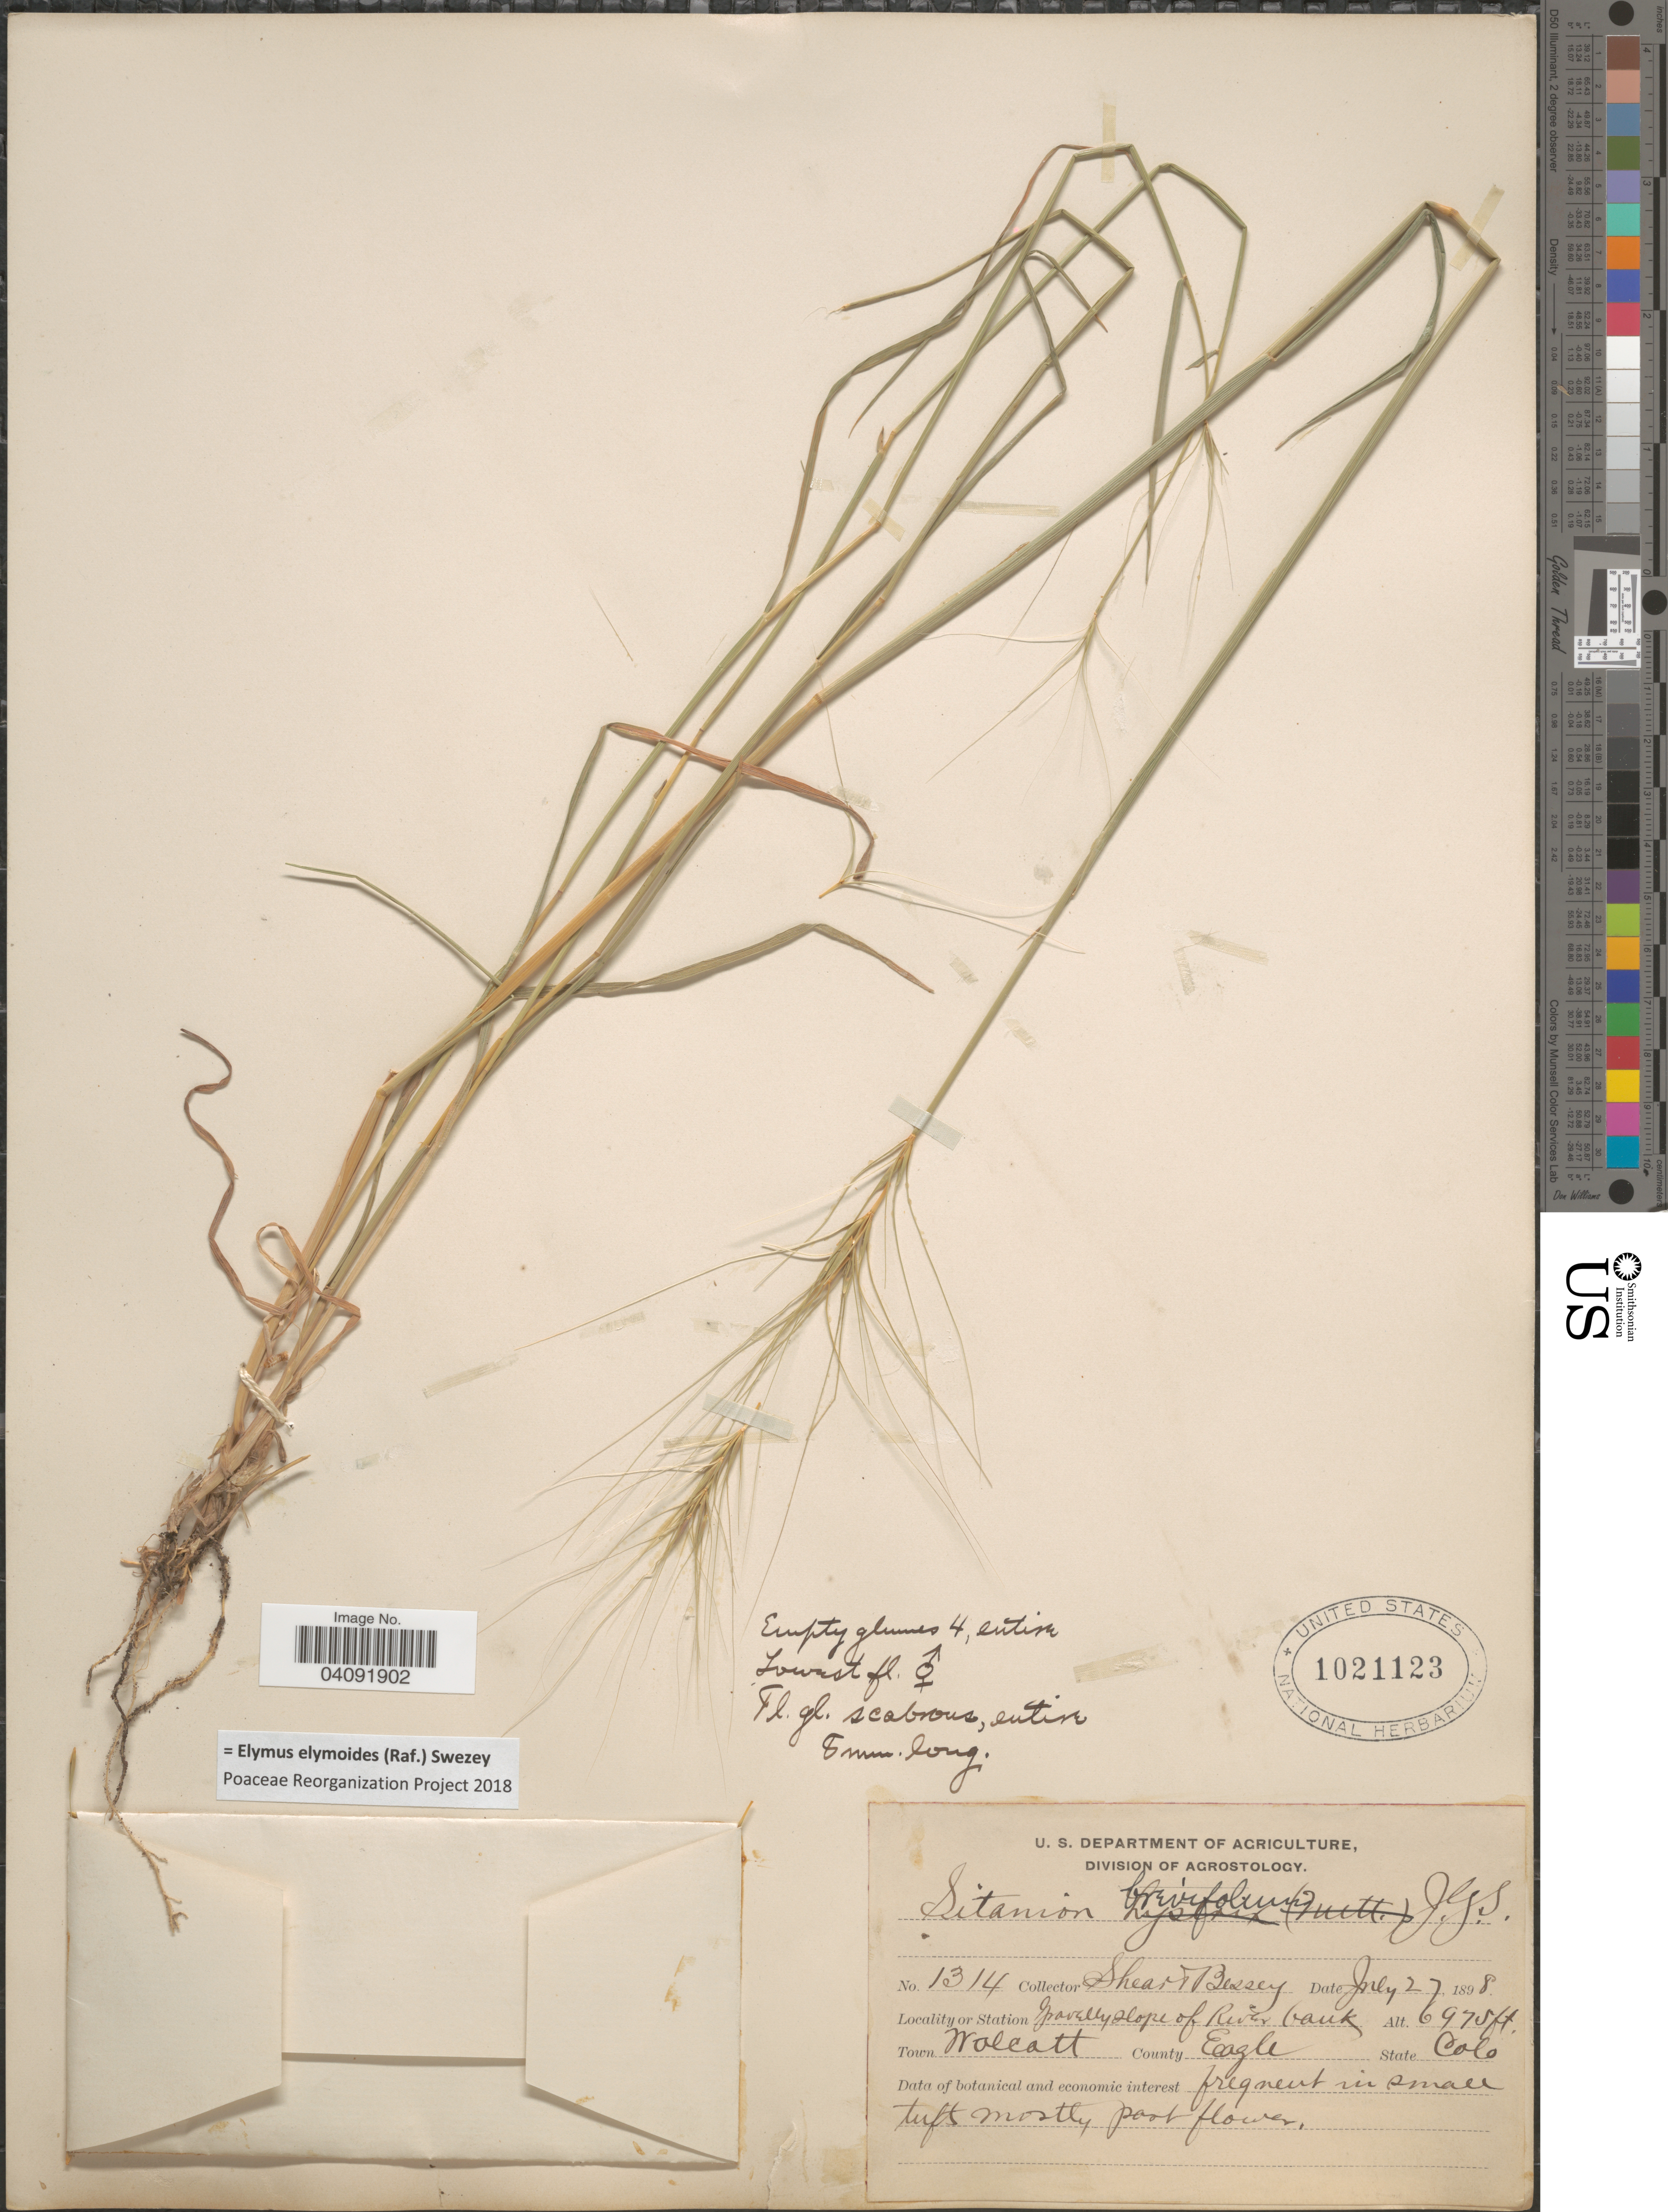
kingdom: Plantae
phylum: Tracheophyta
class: Liliopsida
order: Poales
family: Poaceae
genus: Elymus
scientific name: Elymus elymoides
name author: (Raf.) Swezey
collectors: -- Shear & -. Bessey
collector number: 1314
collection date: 1898-07-27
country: United States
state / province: Colorado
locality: Gravelly slope of River bank. Town Walcott. County Eagle.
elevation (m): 2126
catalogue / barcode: US 1021123